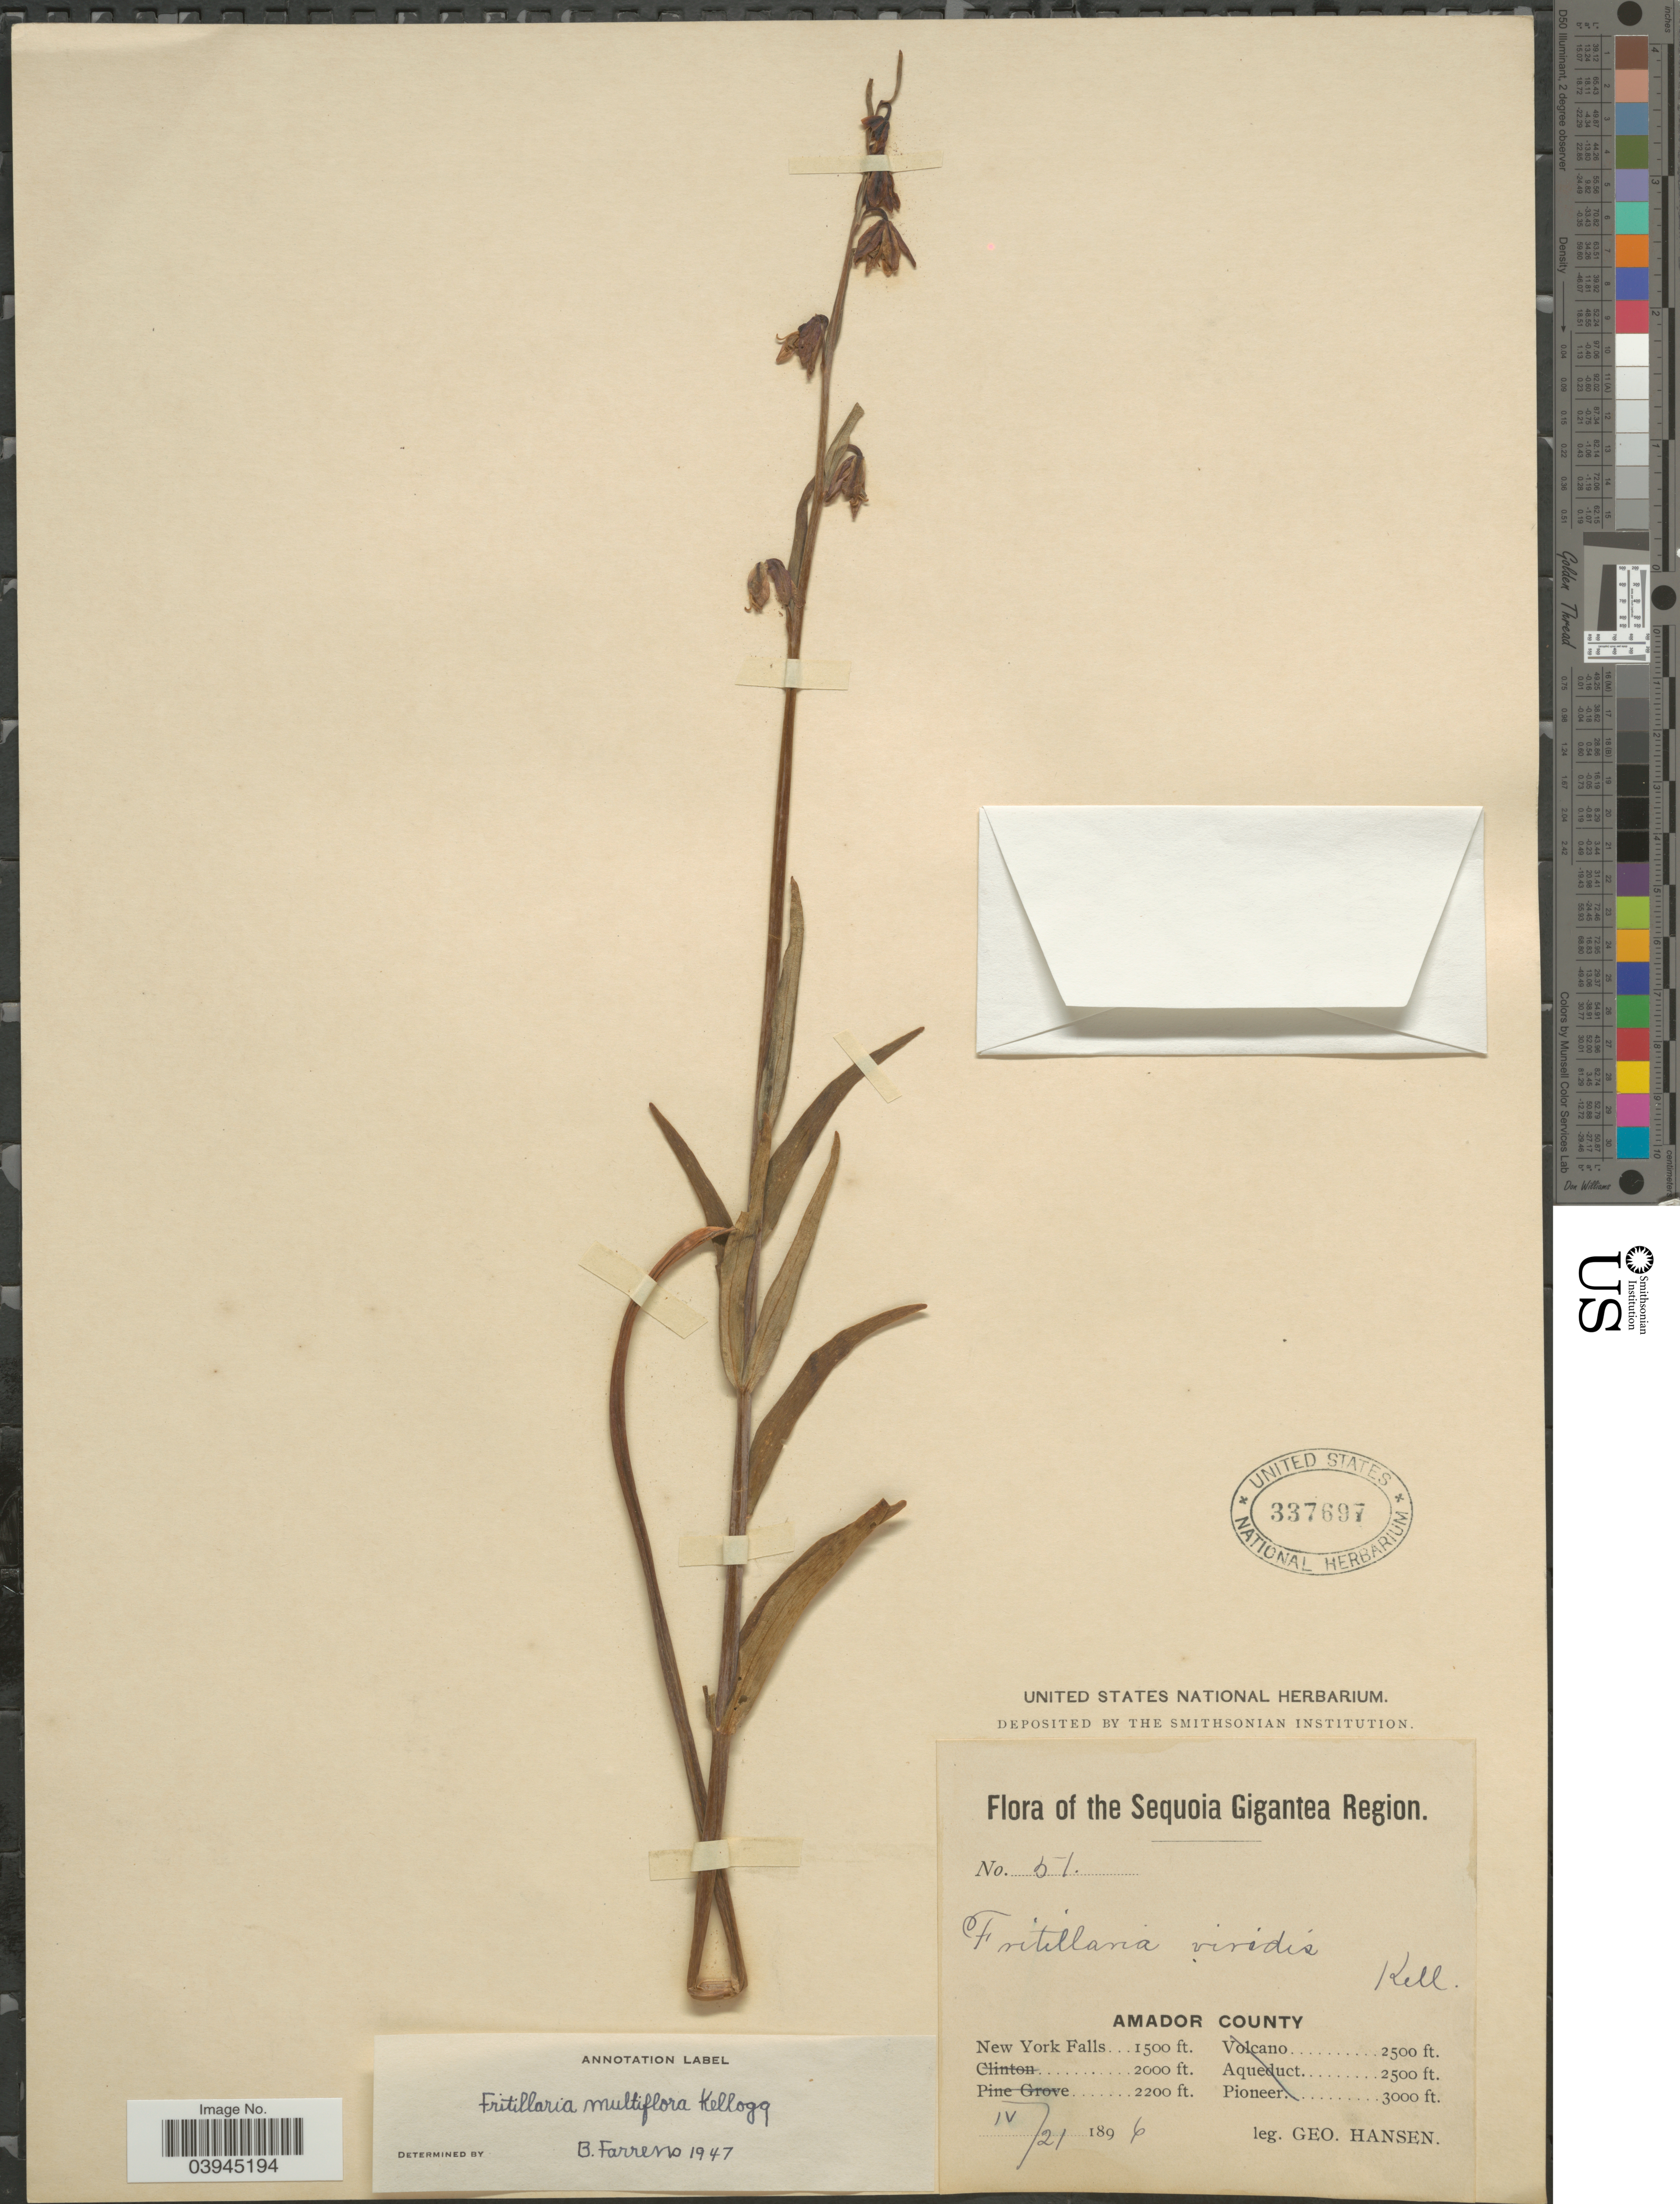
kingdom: Plantae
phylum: Tracheophyta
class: Liliopsida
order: Liliales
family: Liliaceae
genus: Fritillaria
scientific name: Fritillaria multiflora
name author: Kellogg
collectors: G. Hansen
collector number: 51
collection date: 1896-04-21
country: United States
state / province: California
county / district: Amador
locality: Sequoia Gigantea Region. Amador County. New York Falls.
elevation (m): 457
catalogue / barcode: US 337697